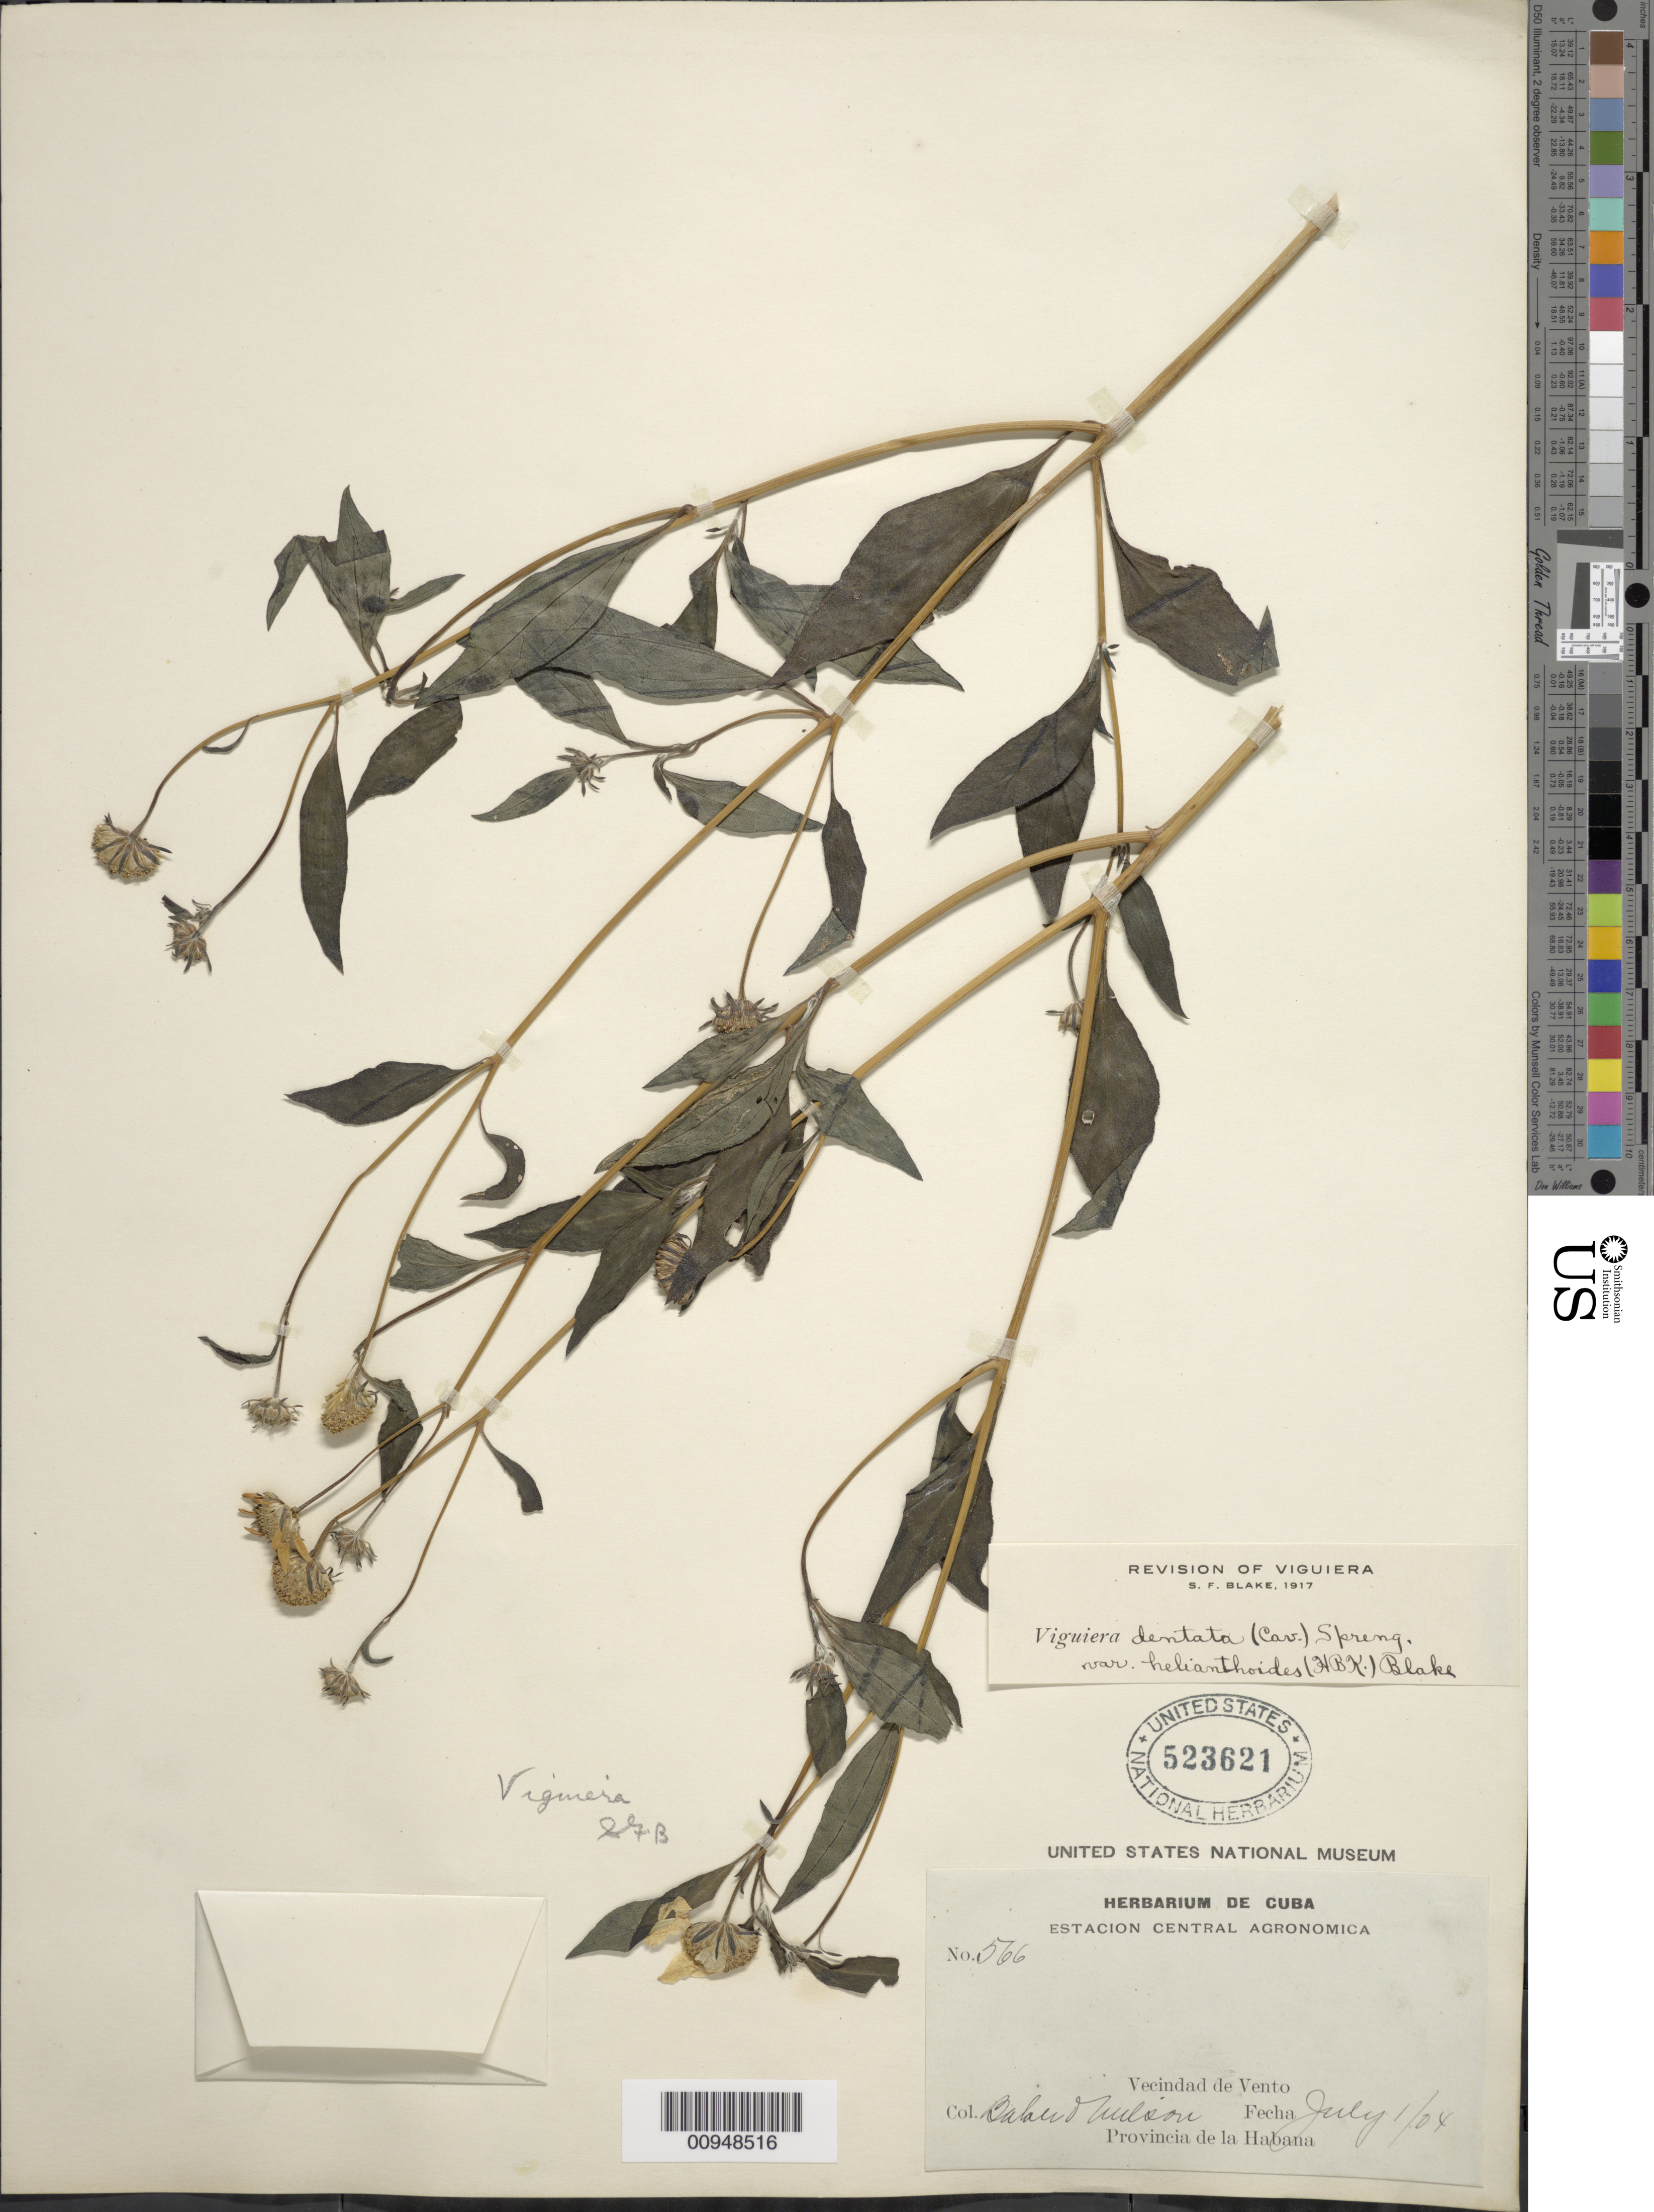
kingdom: Plantae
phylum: Tracheophyta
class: Magnoliopsida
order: Asterales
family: Asteraceae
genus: Viguiera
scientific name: Viguiera dentata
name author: (Cav.) Spreng.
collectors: C. F. Baker & -- Wilson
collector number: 566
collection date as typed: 01 Jul 1904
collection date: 1904-07-01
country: Cuba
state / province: La Habana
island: Cuba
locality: Vecinidad de Vento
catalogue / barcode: US 523621